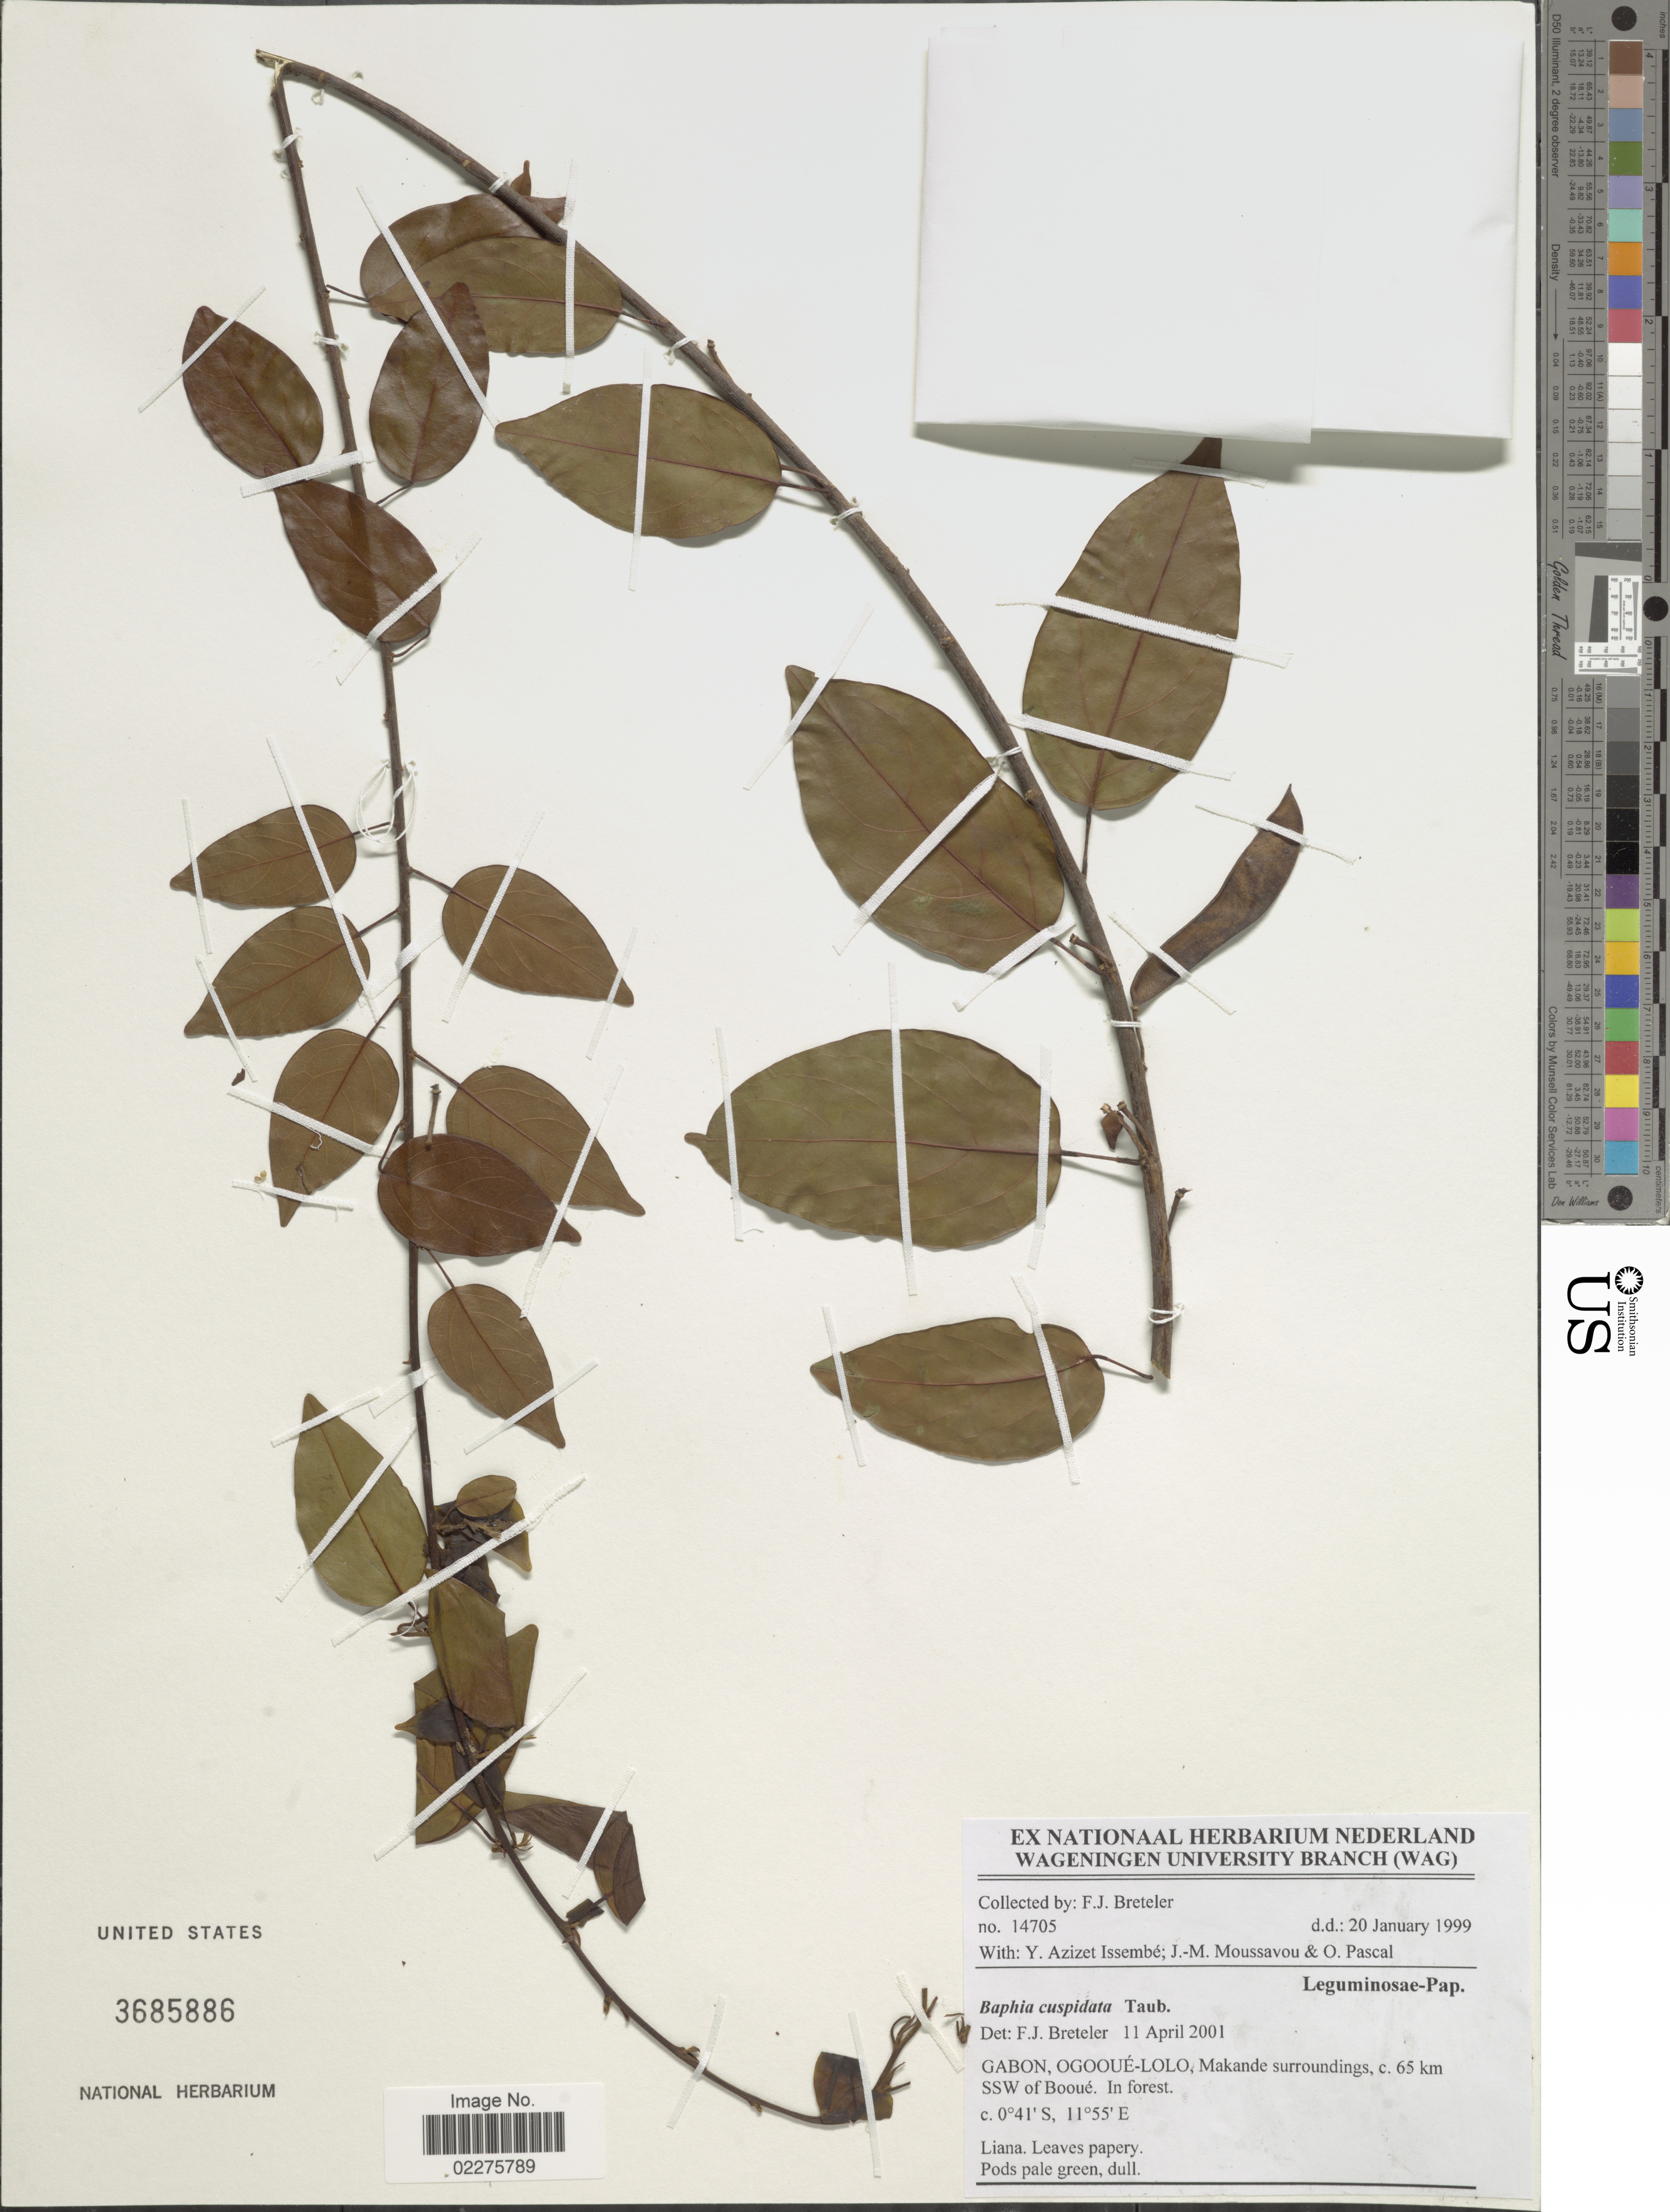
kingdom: Plantae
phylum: Tracheophyta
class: Magnoliopsida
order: Fabales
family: Fabaceae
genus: Baphia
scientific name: Baphia cuspidata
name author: Taub.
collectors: F. J. Breteler, Y. Issembe, J. Moussavou & O. Pascal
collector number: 14705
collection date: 1999-01-20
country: Gabon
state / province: Ogooue-Lolo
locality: Makande surroundings, c. 65 km SSW of Booué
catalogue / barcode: US 3685886